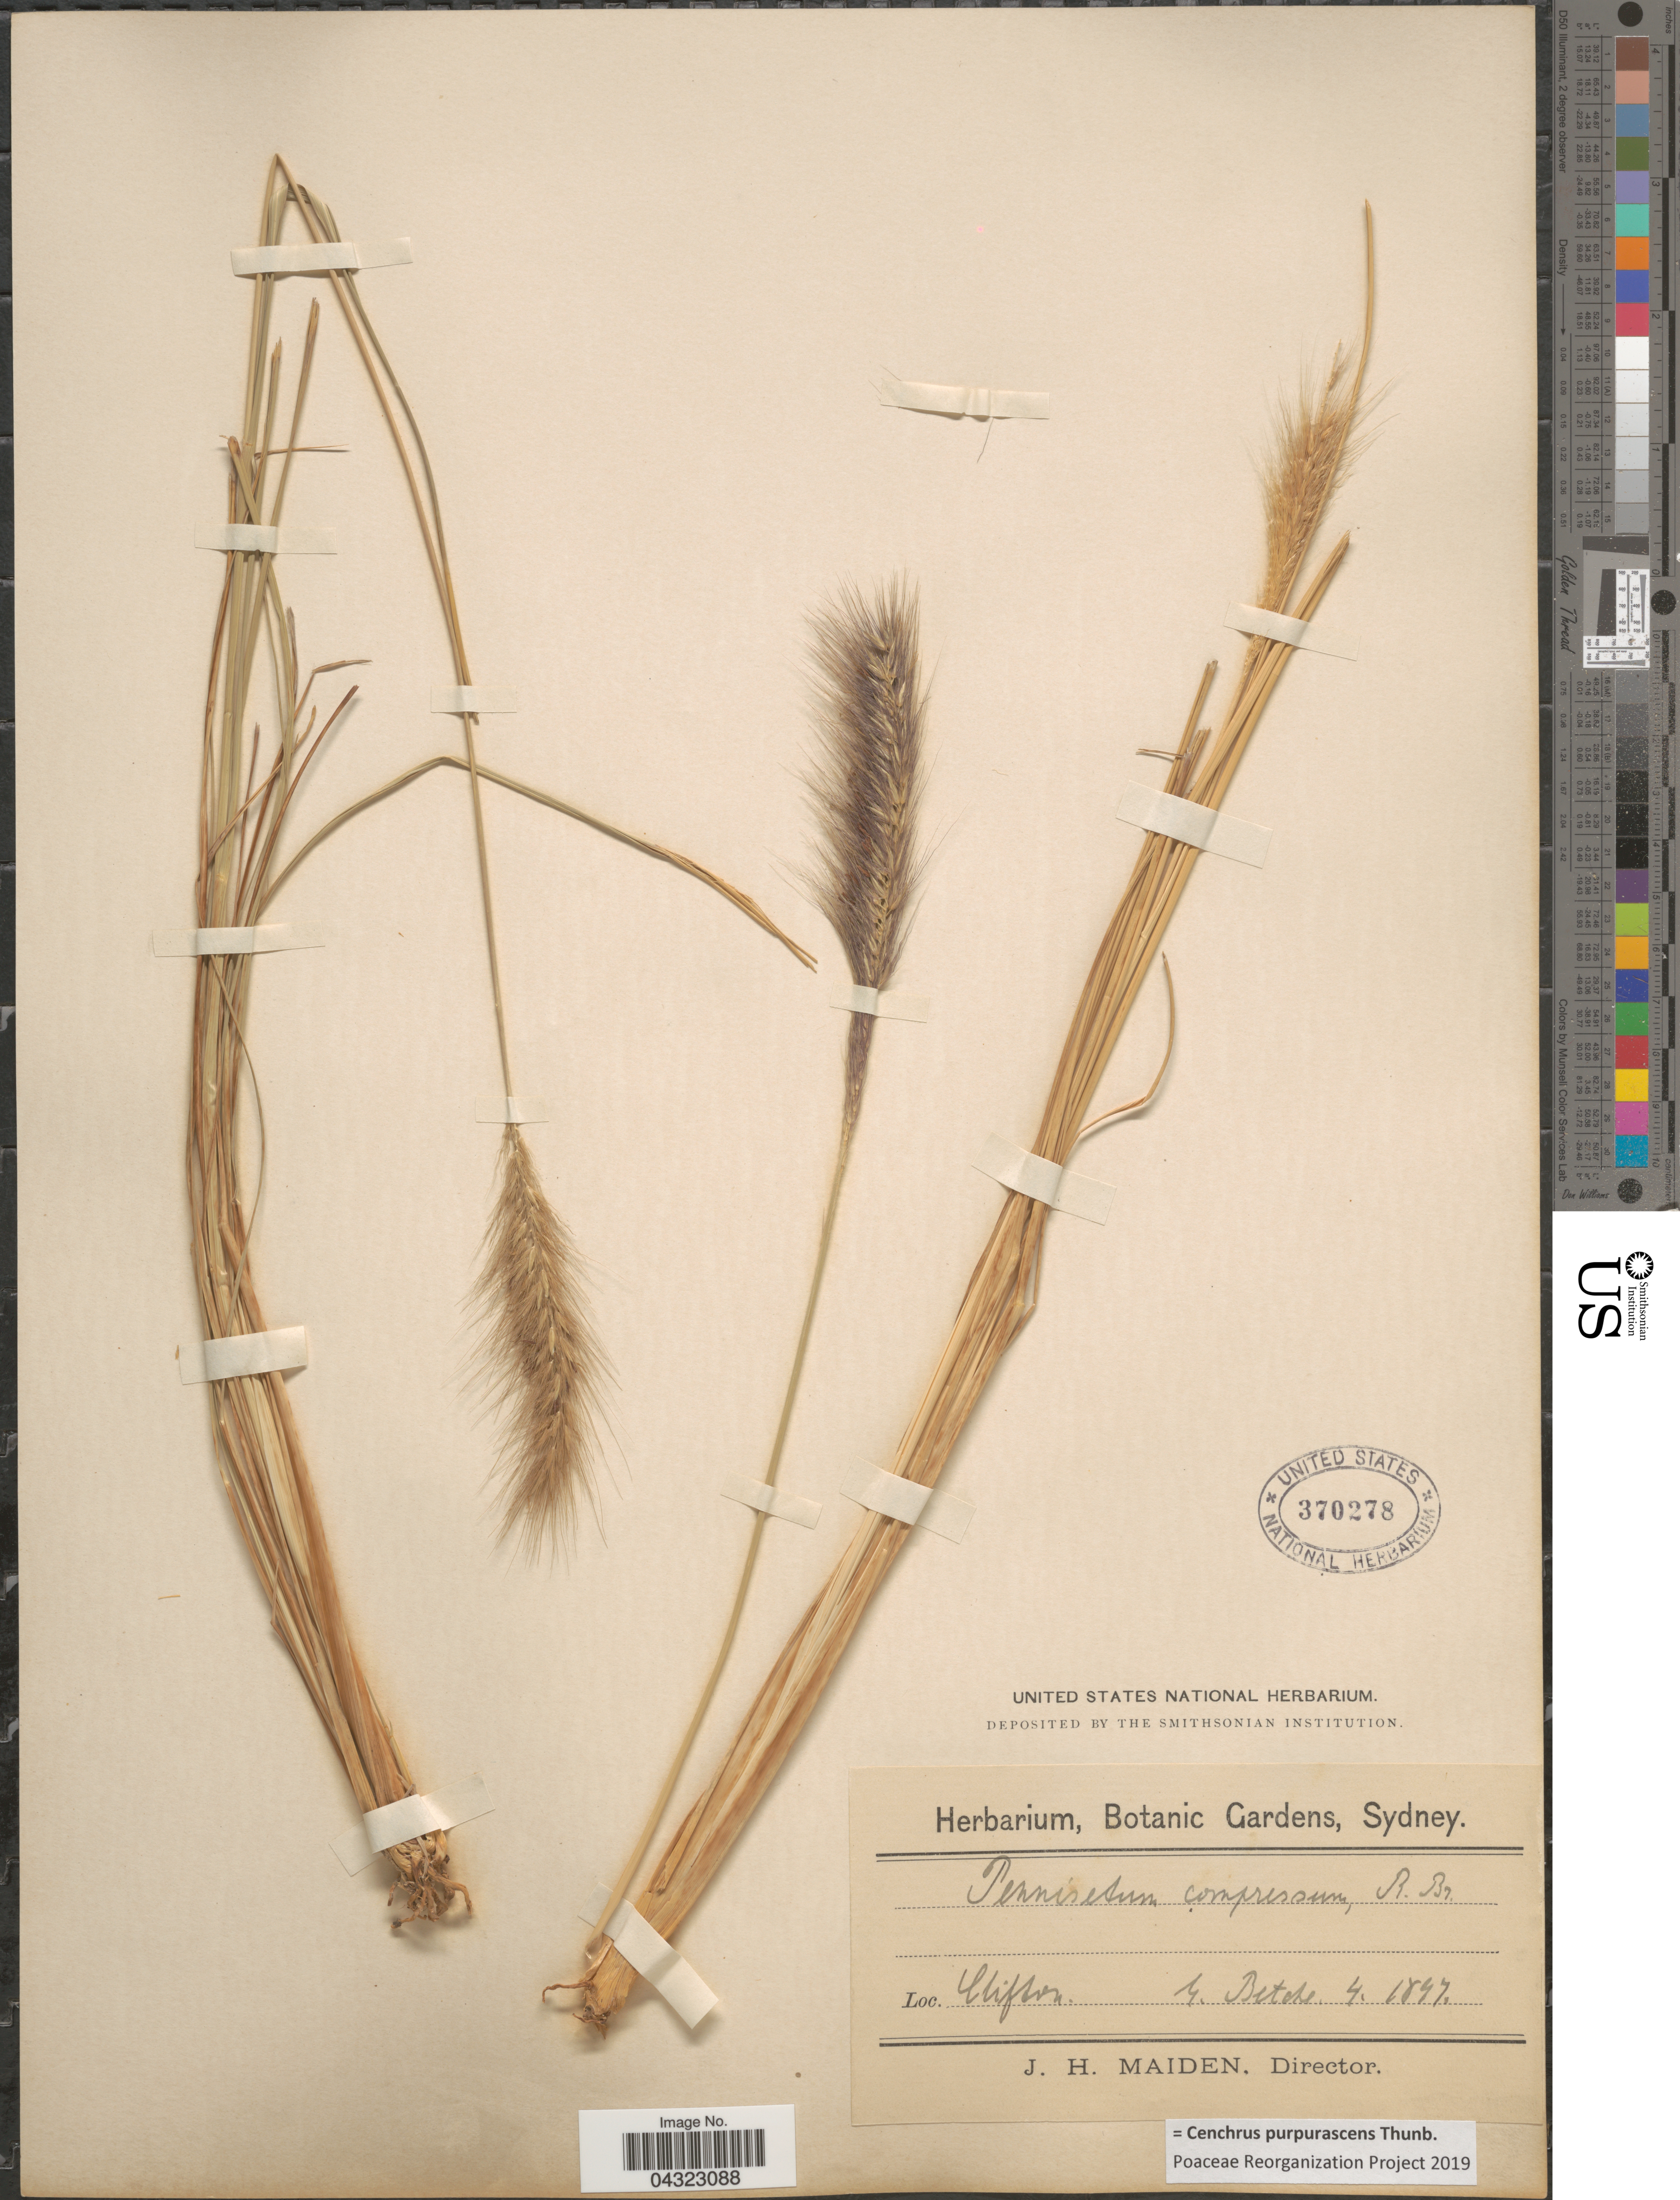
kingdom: Plantae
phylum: Tracheophyta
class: Liliopsida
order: Poales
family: Poaceae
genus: Cenchrus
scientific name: Cenchrus purpurascens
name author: Thunb.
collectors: G. Betche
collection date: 1897-04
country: Australia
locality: Clifton.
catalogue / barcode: US 370278